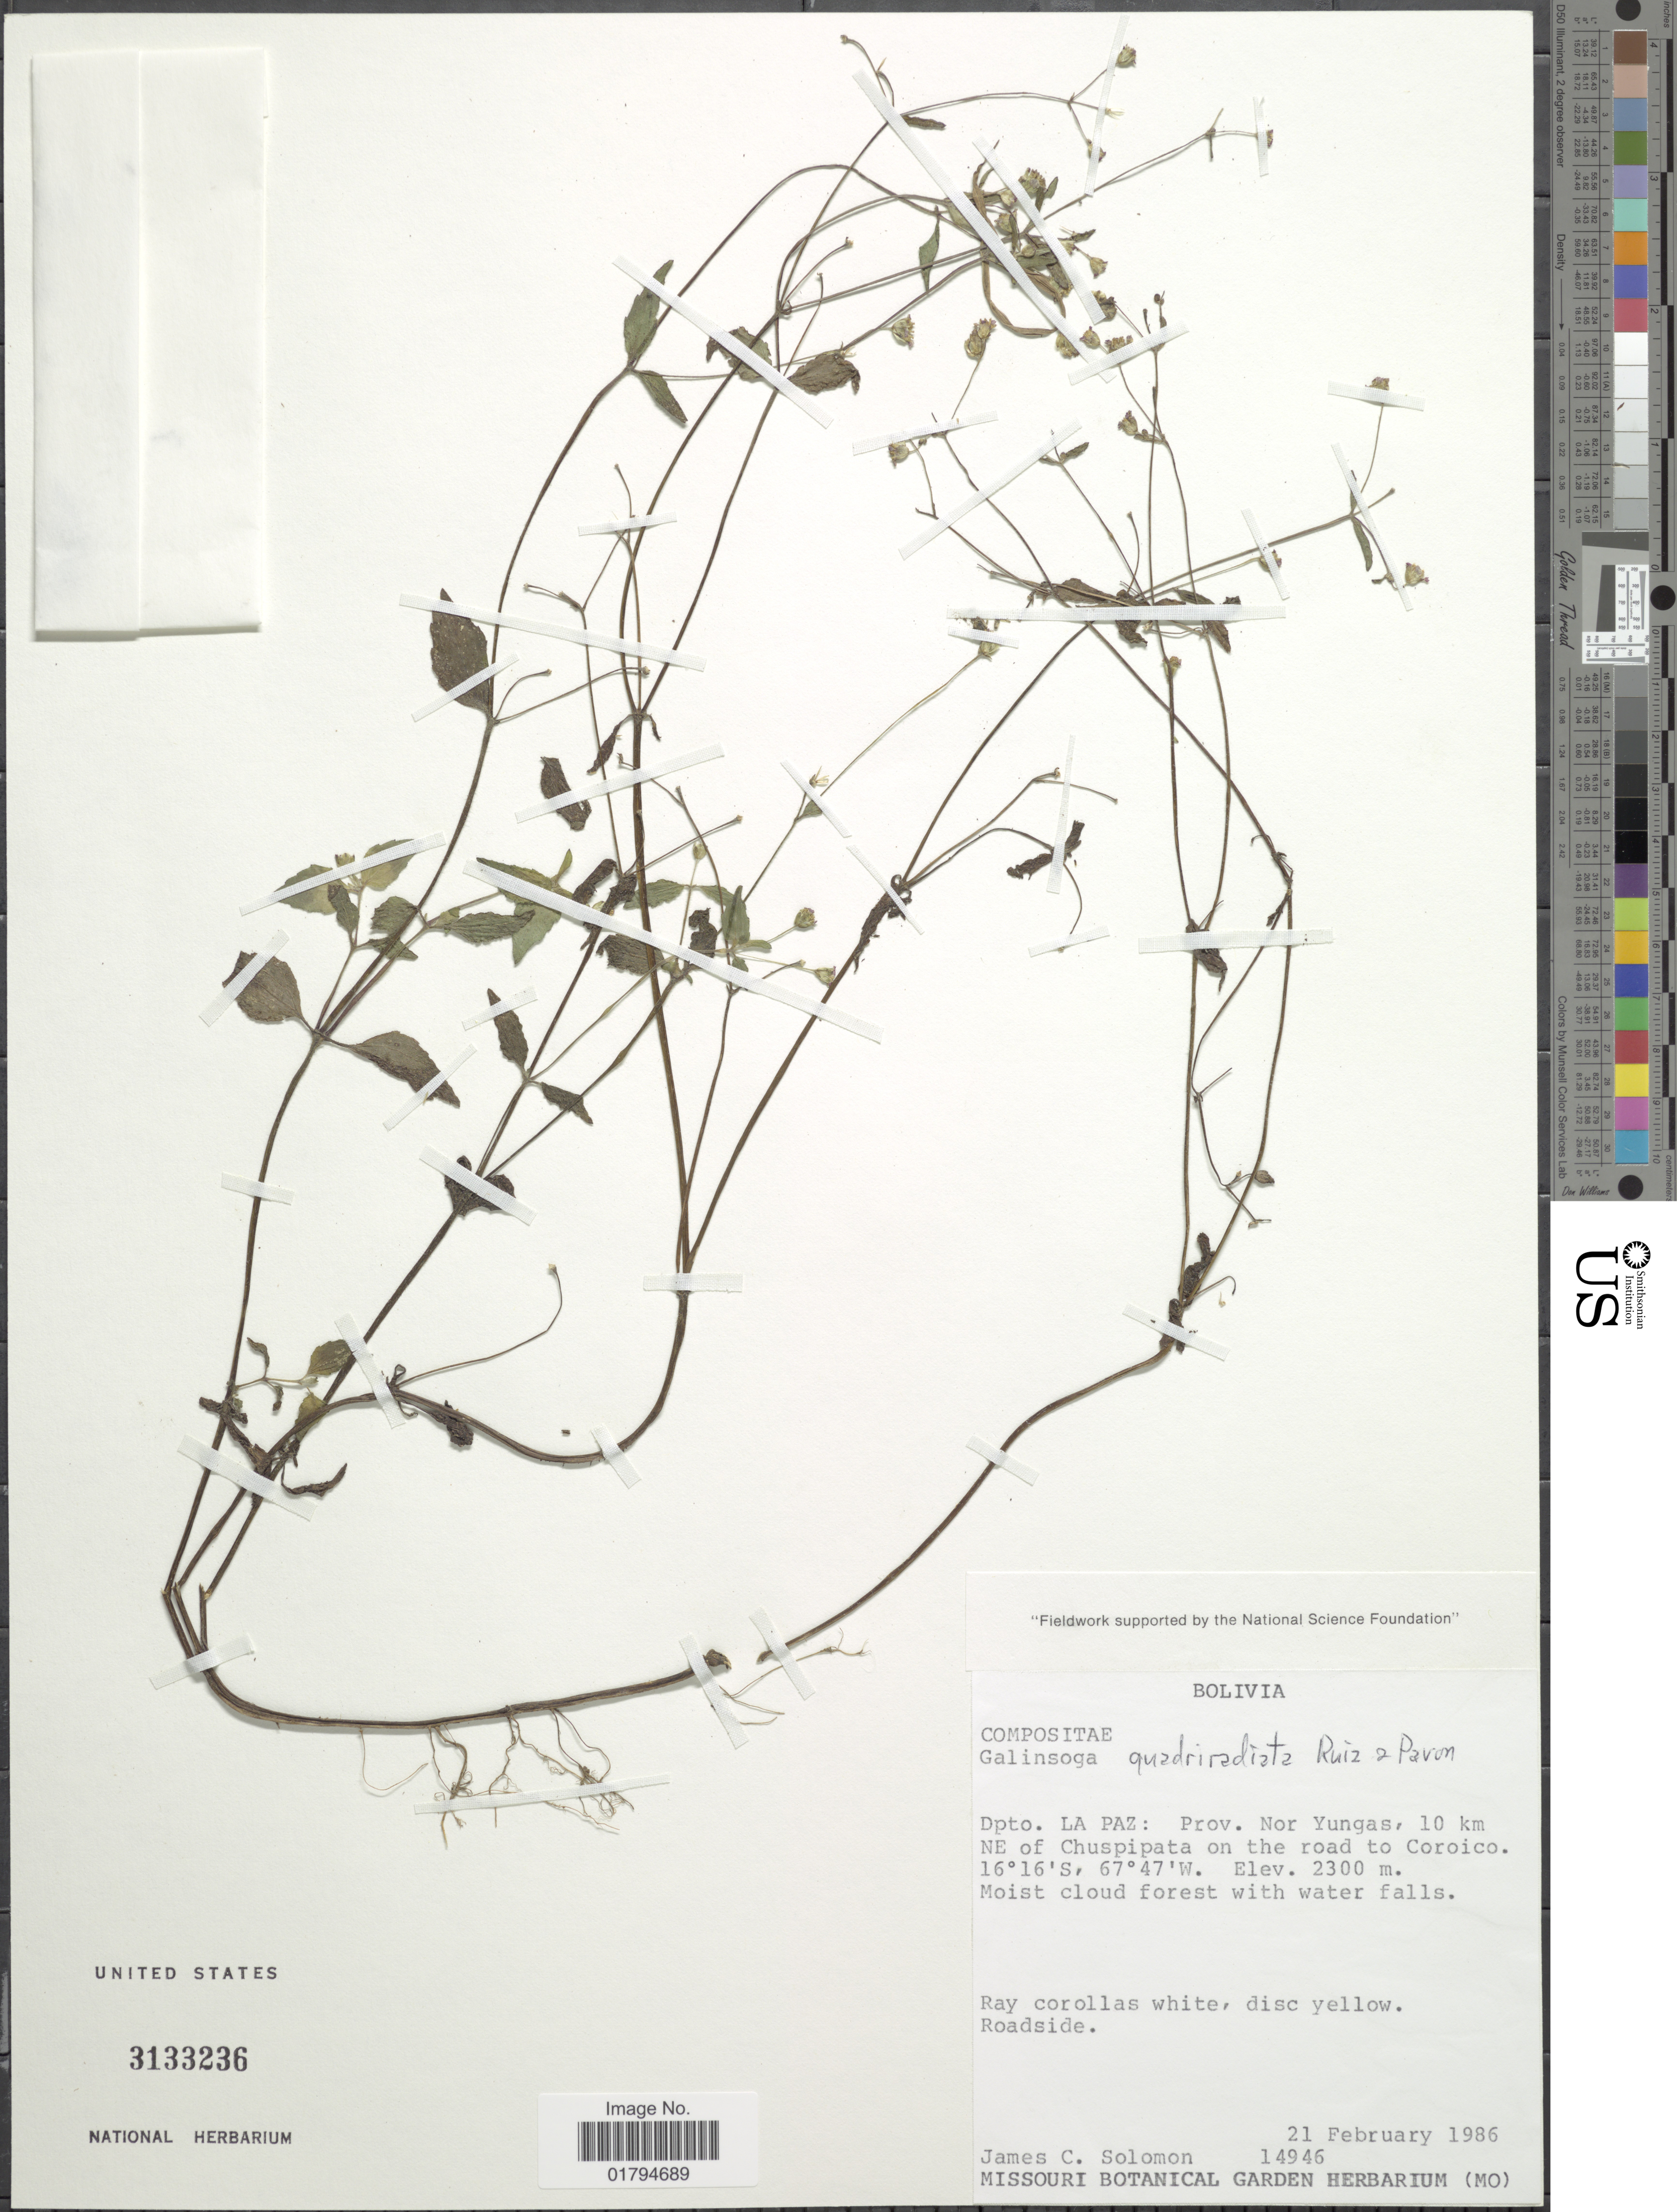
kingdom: Plantae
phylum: Tracheophyta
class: Magnoliopsida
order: Asterales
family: Asteraceae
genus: Galinsoga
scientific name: Galinsoga quadriradiata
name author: Ruiz & Pav.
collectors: J. C. Solomon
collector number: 14946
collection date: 1986-02-21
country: Bolivia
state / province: La Paz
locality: Prov. Nor Yungas, 10 km NE of Chuspipata on the road to Coroico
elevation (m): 2300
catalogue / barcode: US 3133236